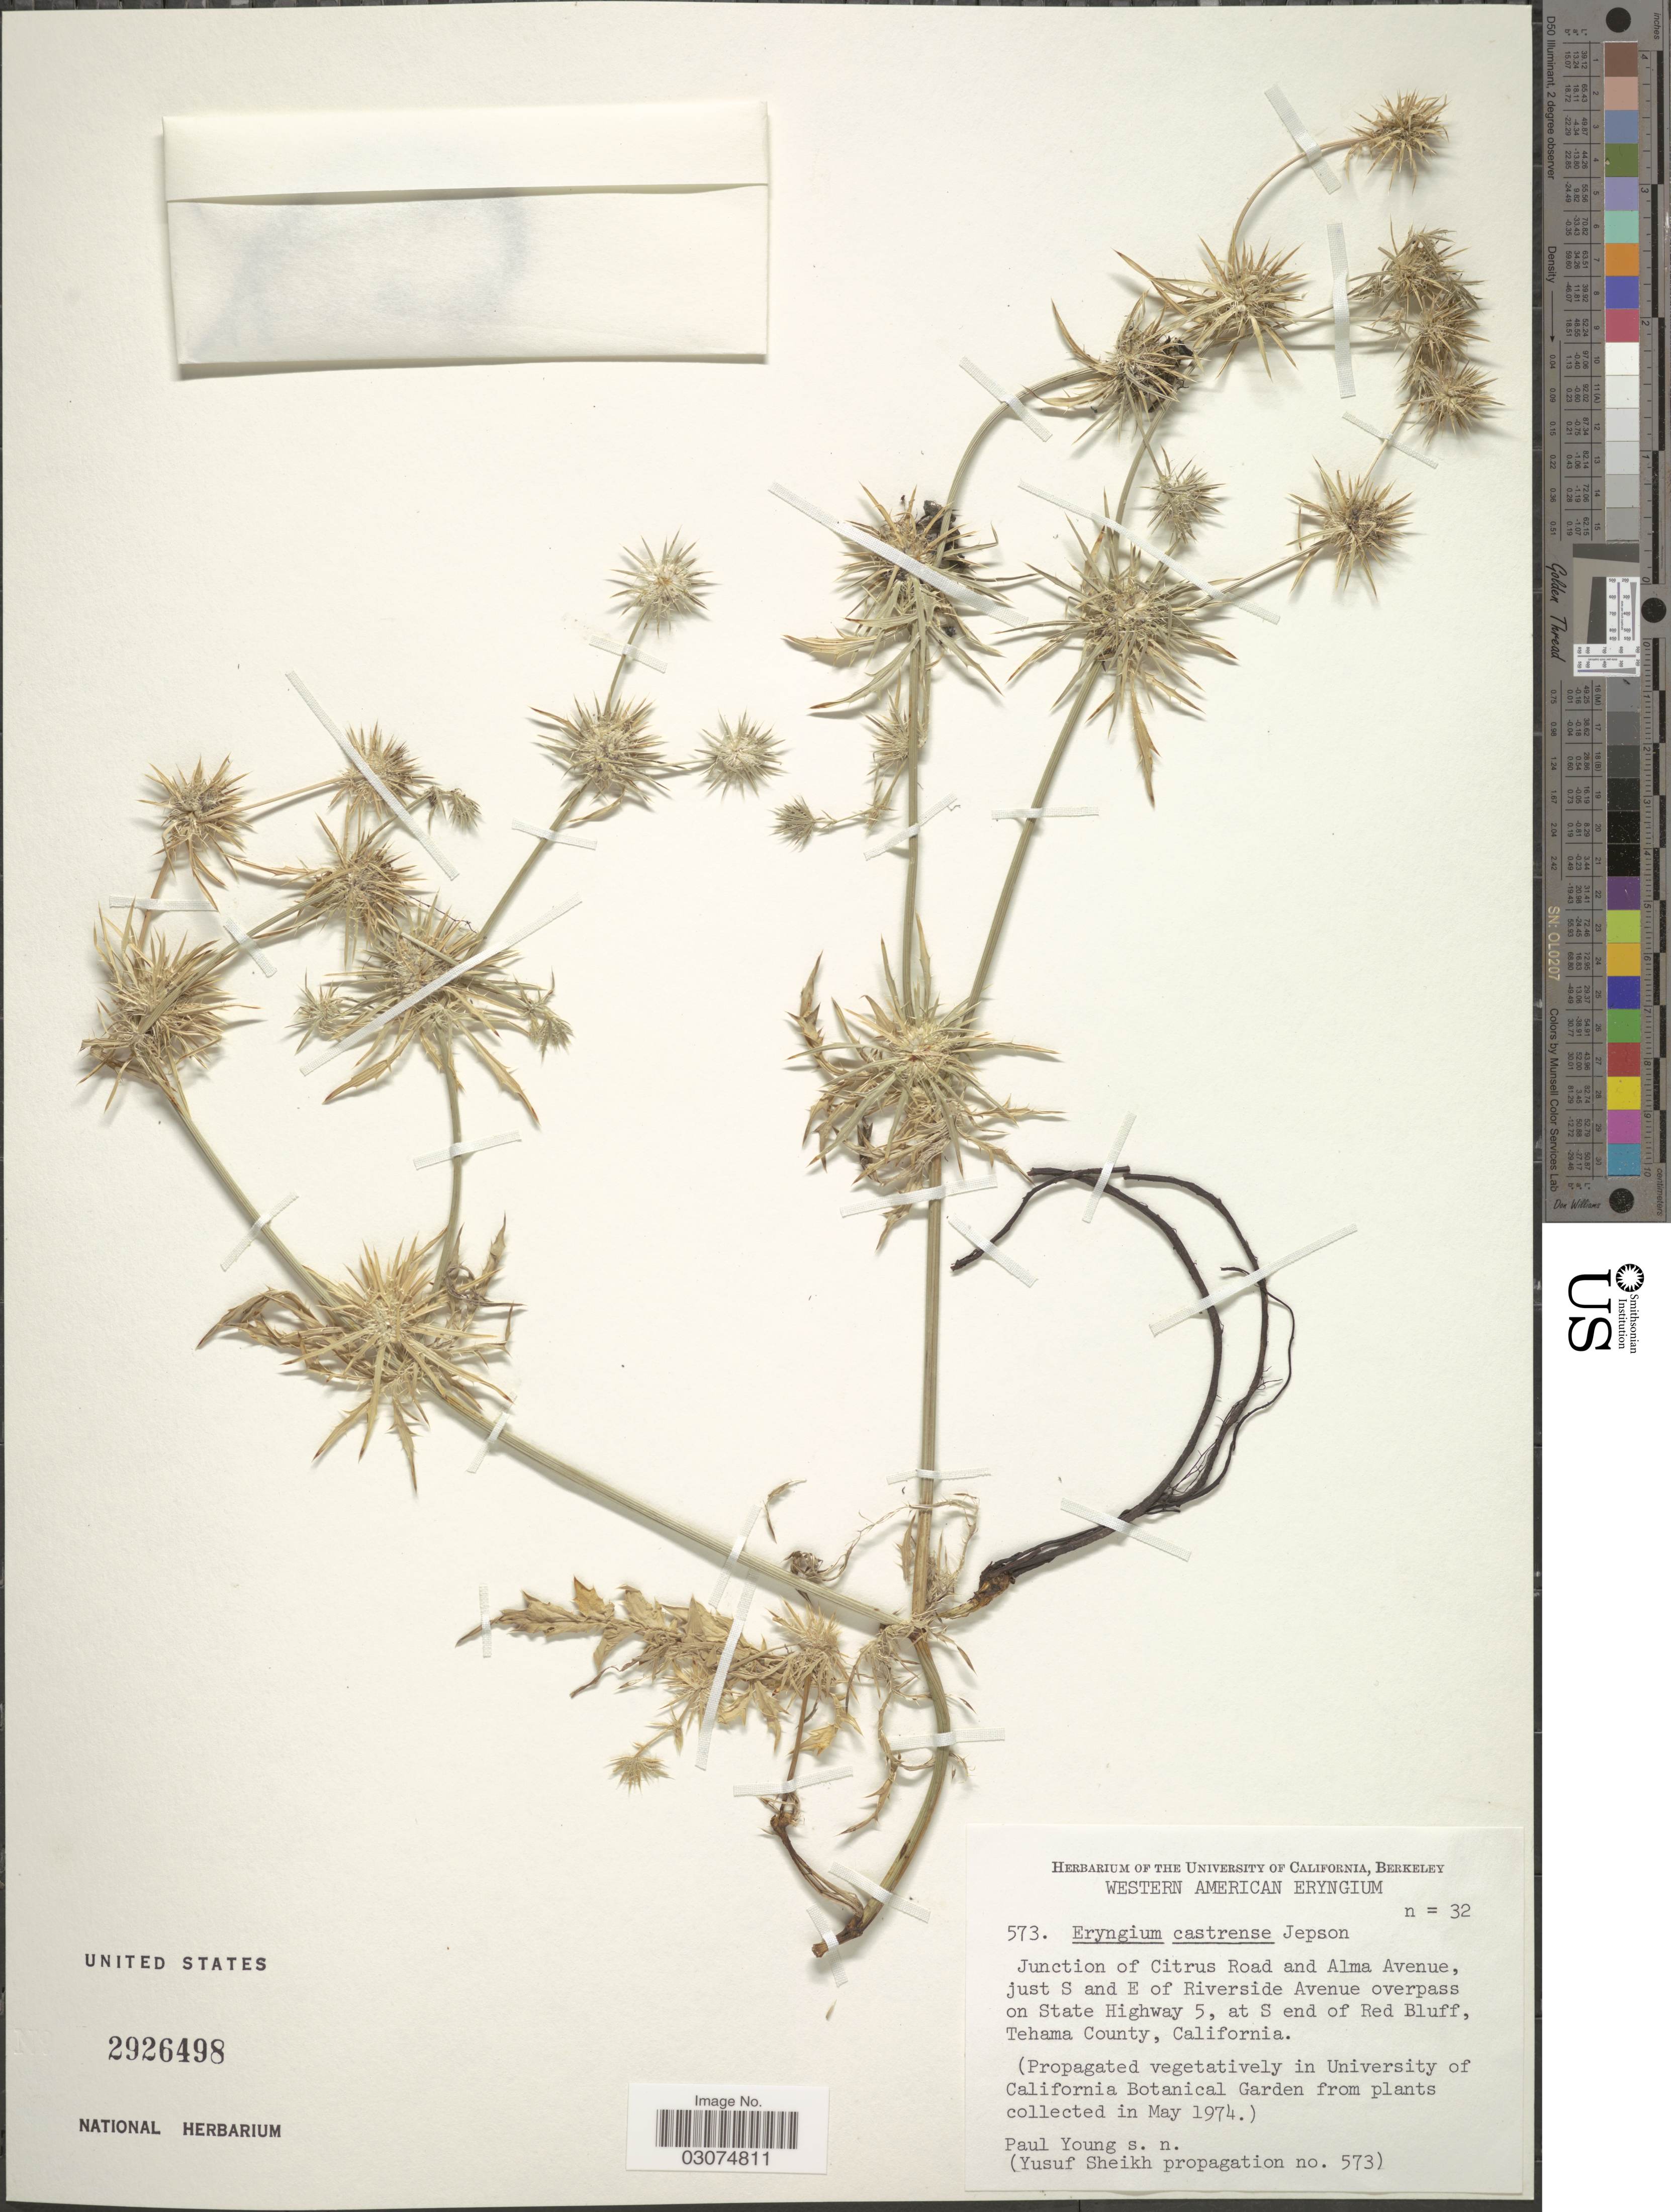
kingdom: Plantae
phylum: Tracheophyta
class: Magnoliopsida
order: Apiales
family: Apiaceae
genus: Eryngium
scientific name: Eryngium castrense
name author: Jeps.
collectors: P. Young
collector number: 573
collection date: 1974-05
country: United States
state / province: California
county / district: Tehama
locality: Junction of Citrus Road and Alma Avenue, just S and E of Riverside Avenue overpass on State Highway 5, at S end of Red Bluff, Tehama County.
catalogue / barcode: US 2926498